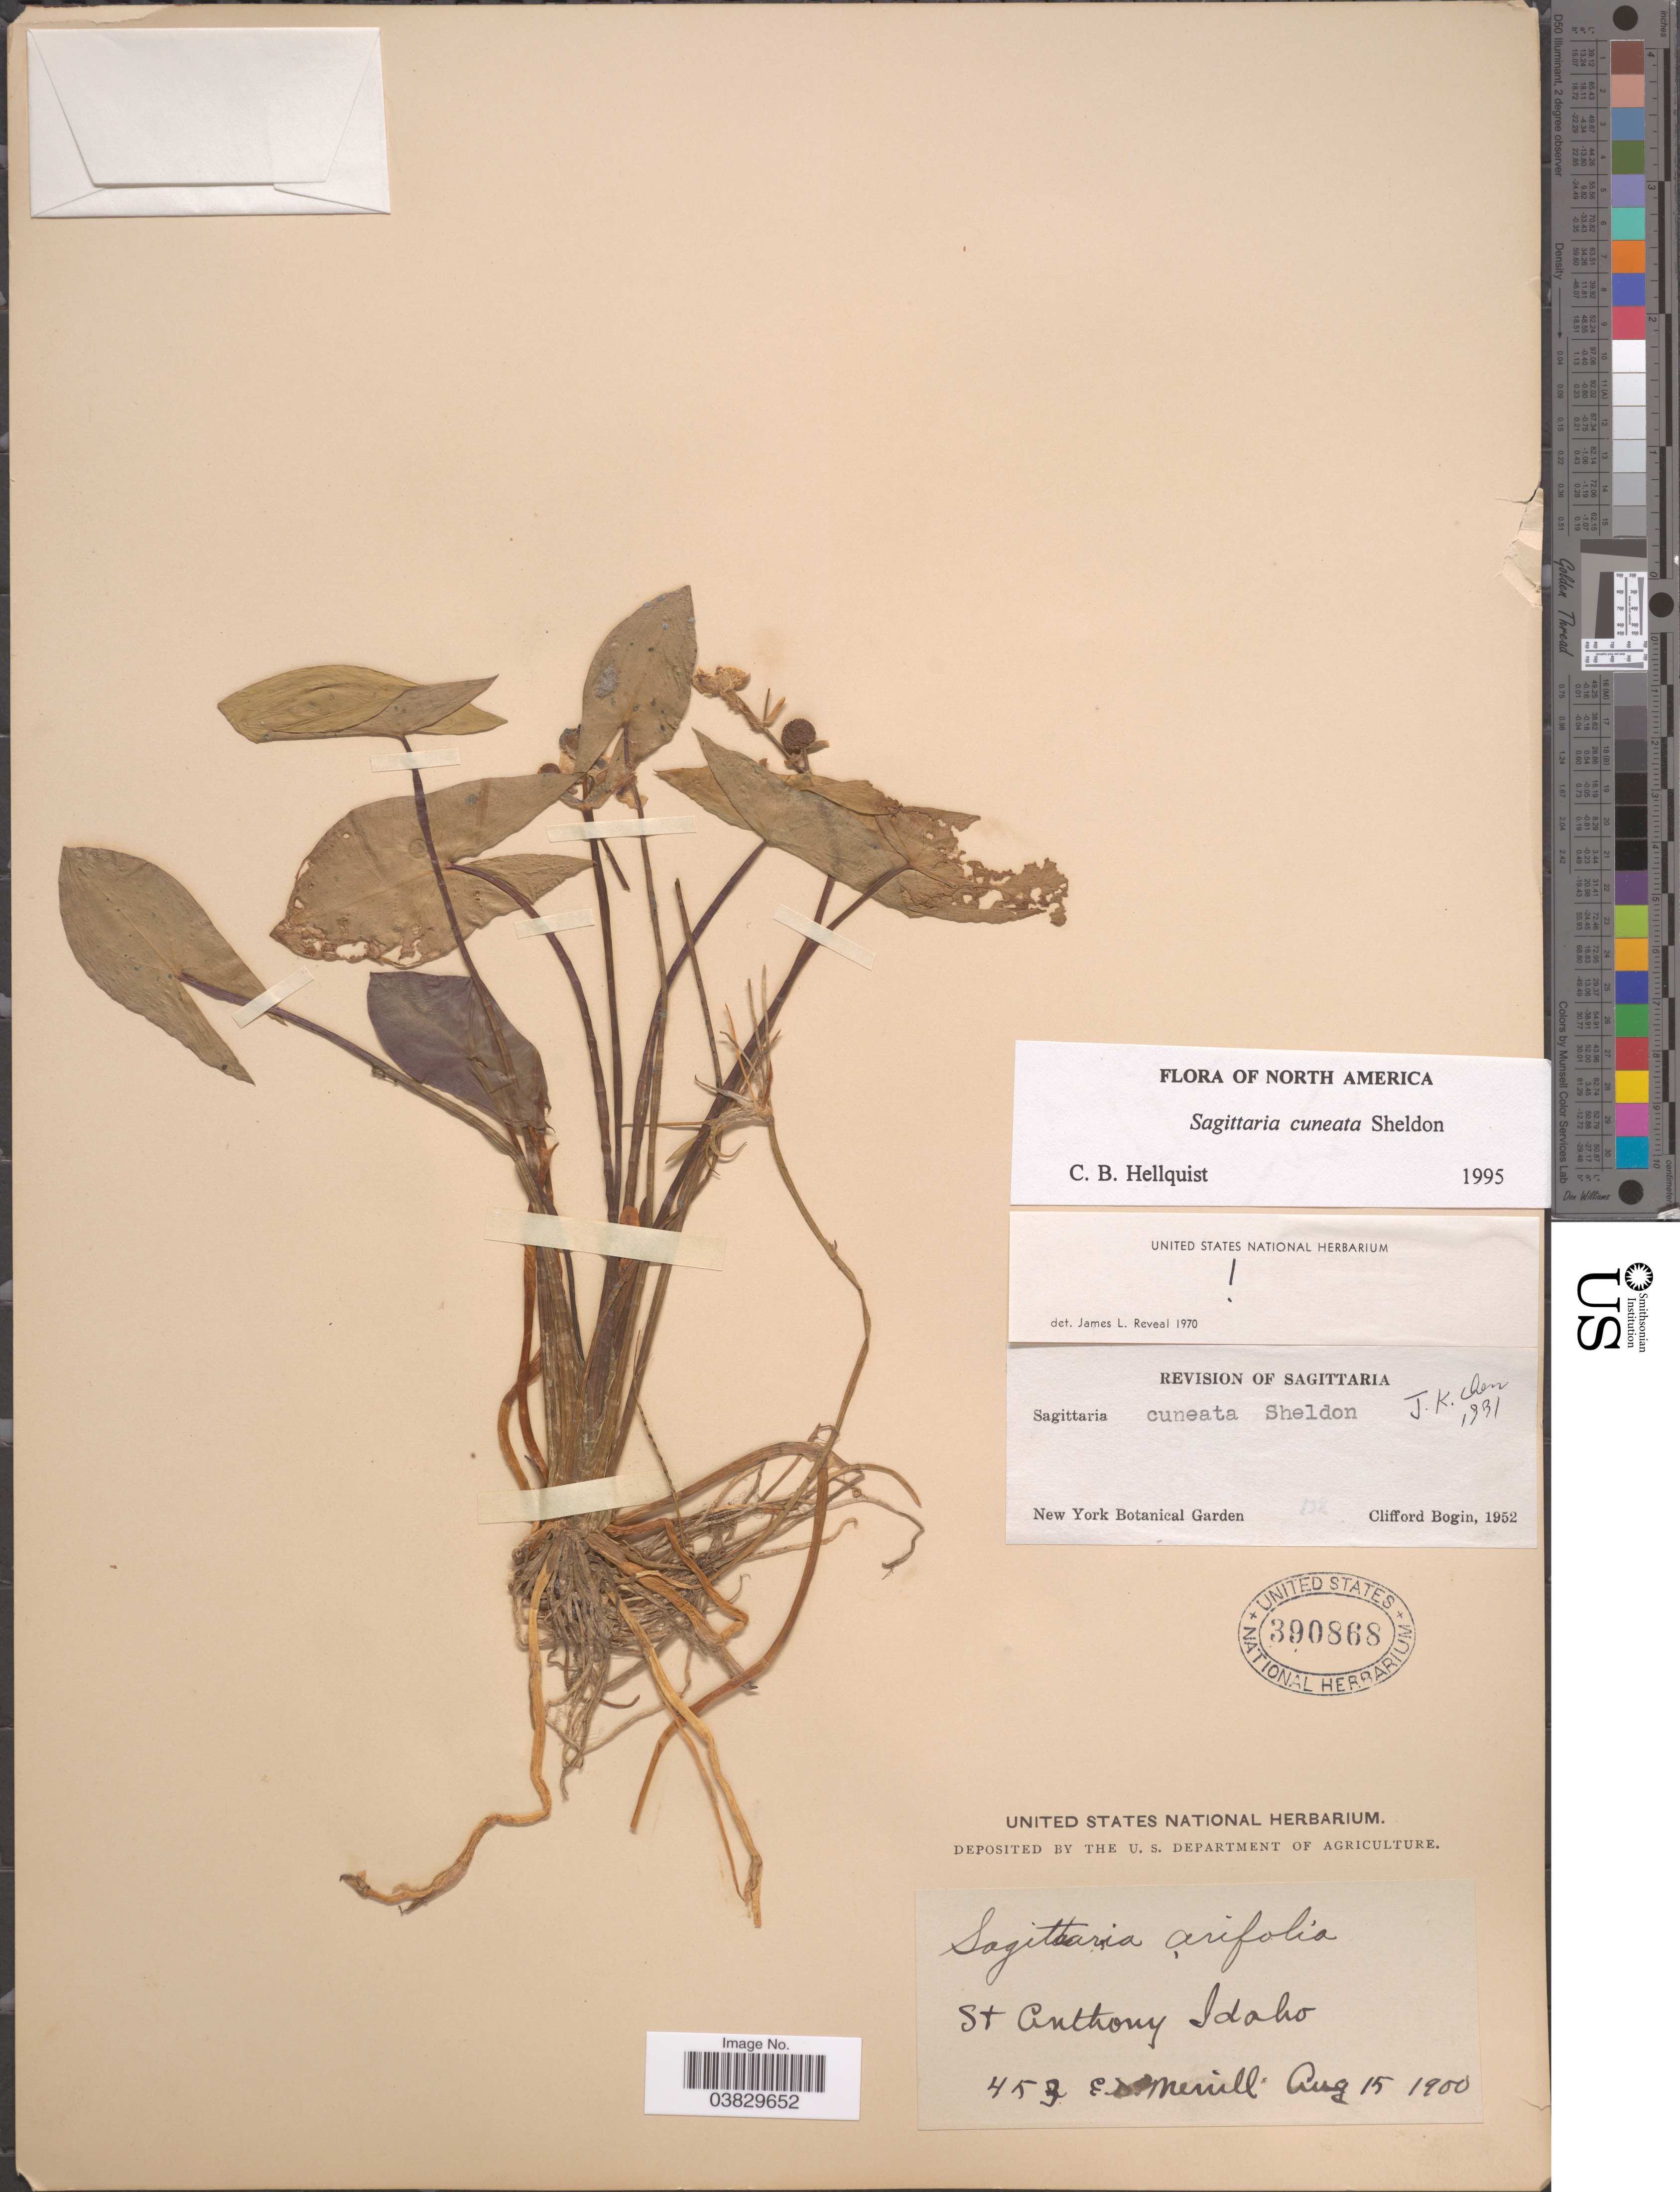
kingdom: Plantae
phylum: Tracheophyta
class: Liliopsida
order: Alismatales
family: Alismataceae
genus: Sagittaria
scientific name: Sagittaria cuneata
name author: E. Sheld.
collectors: E. D. Merrill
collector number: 453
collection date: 1900-08-15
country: United States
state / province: Idaho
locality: St Anthony.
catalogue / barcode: US 390868